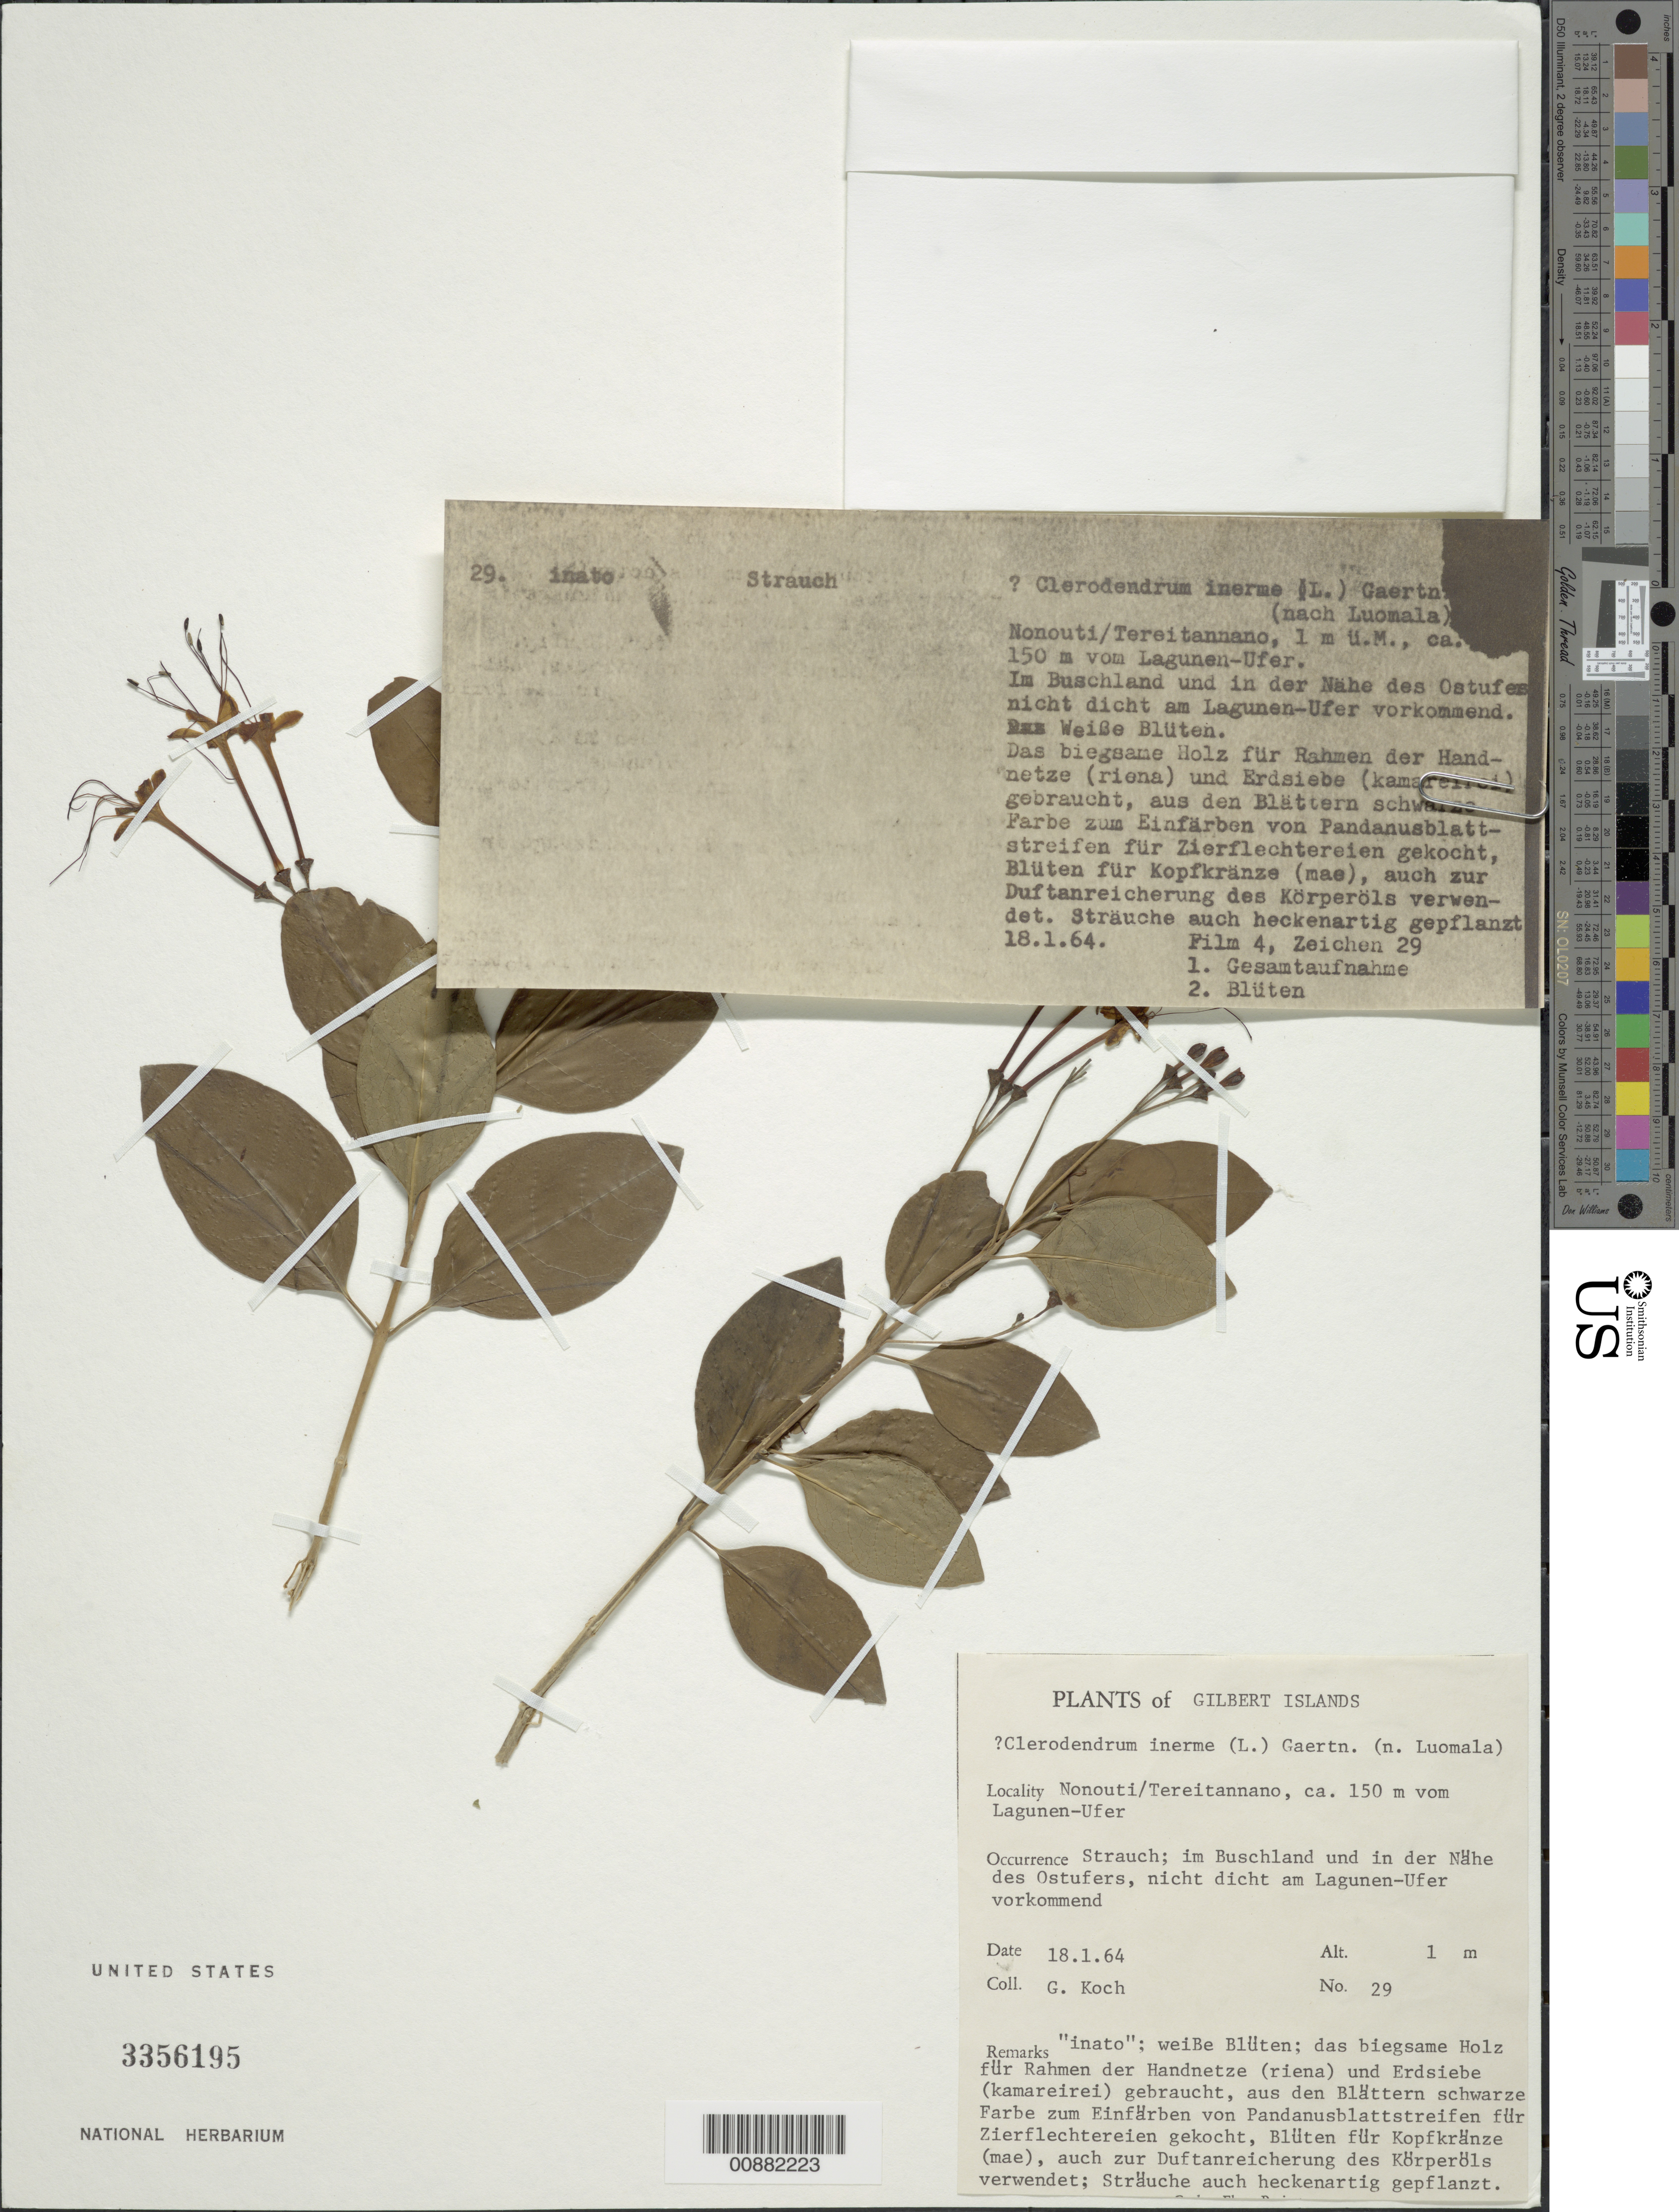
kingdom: Plantae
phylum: Tracheophyta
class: Magnoliopsida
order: Lamiales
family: Lamiaceae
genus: Clerodendrum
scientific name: Clerodendrum inerme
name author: (L.) Gaertn.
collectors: G. Koch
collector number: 29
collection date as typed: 18 Jan 1964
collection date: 1964-01-18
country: Kiribati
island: Nonouti Atoll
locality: Nonouti/Tereitannano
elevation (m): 15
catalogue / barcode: US 3356195